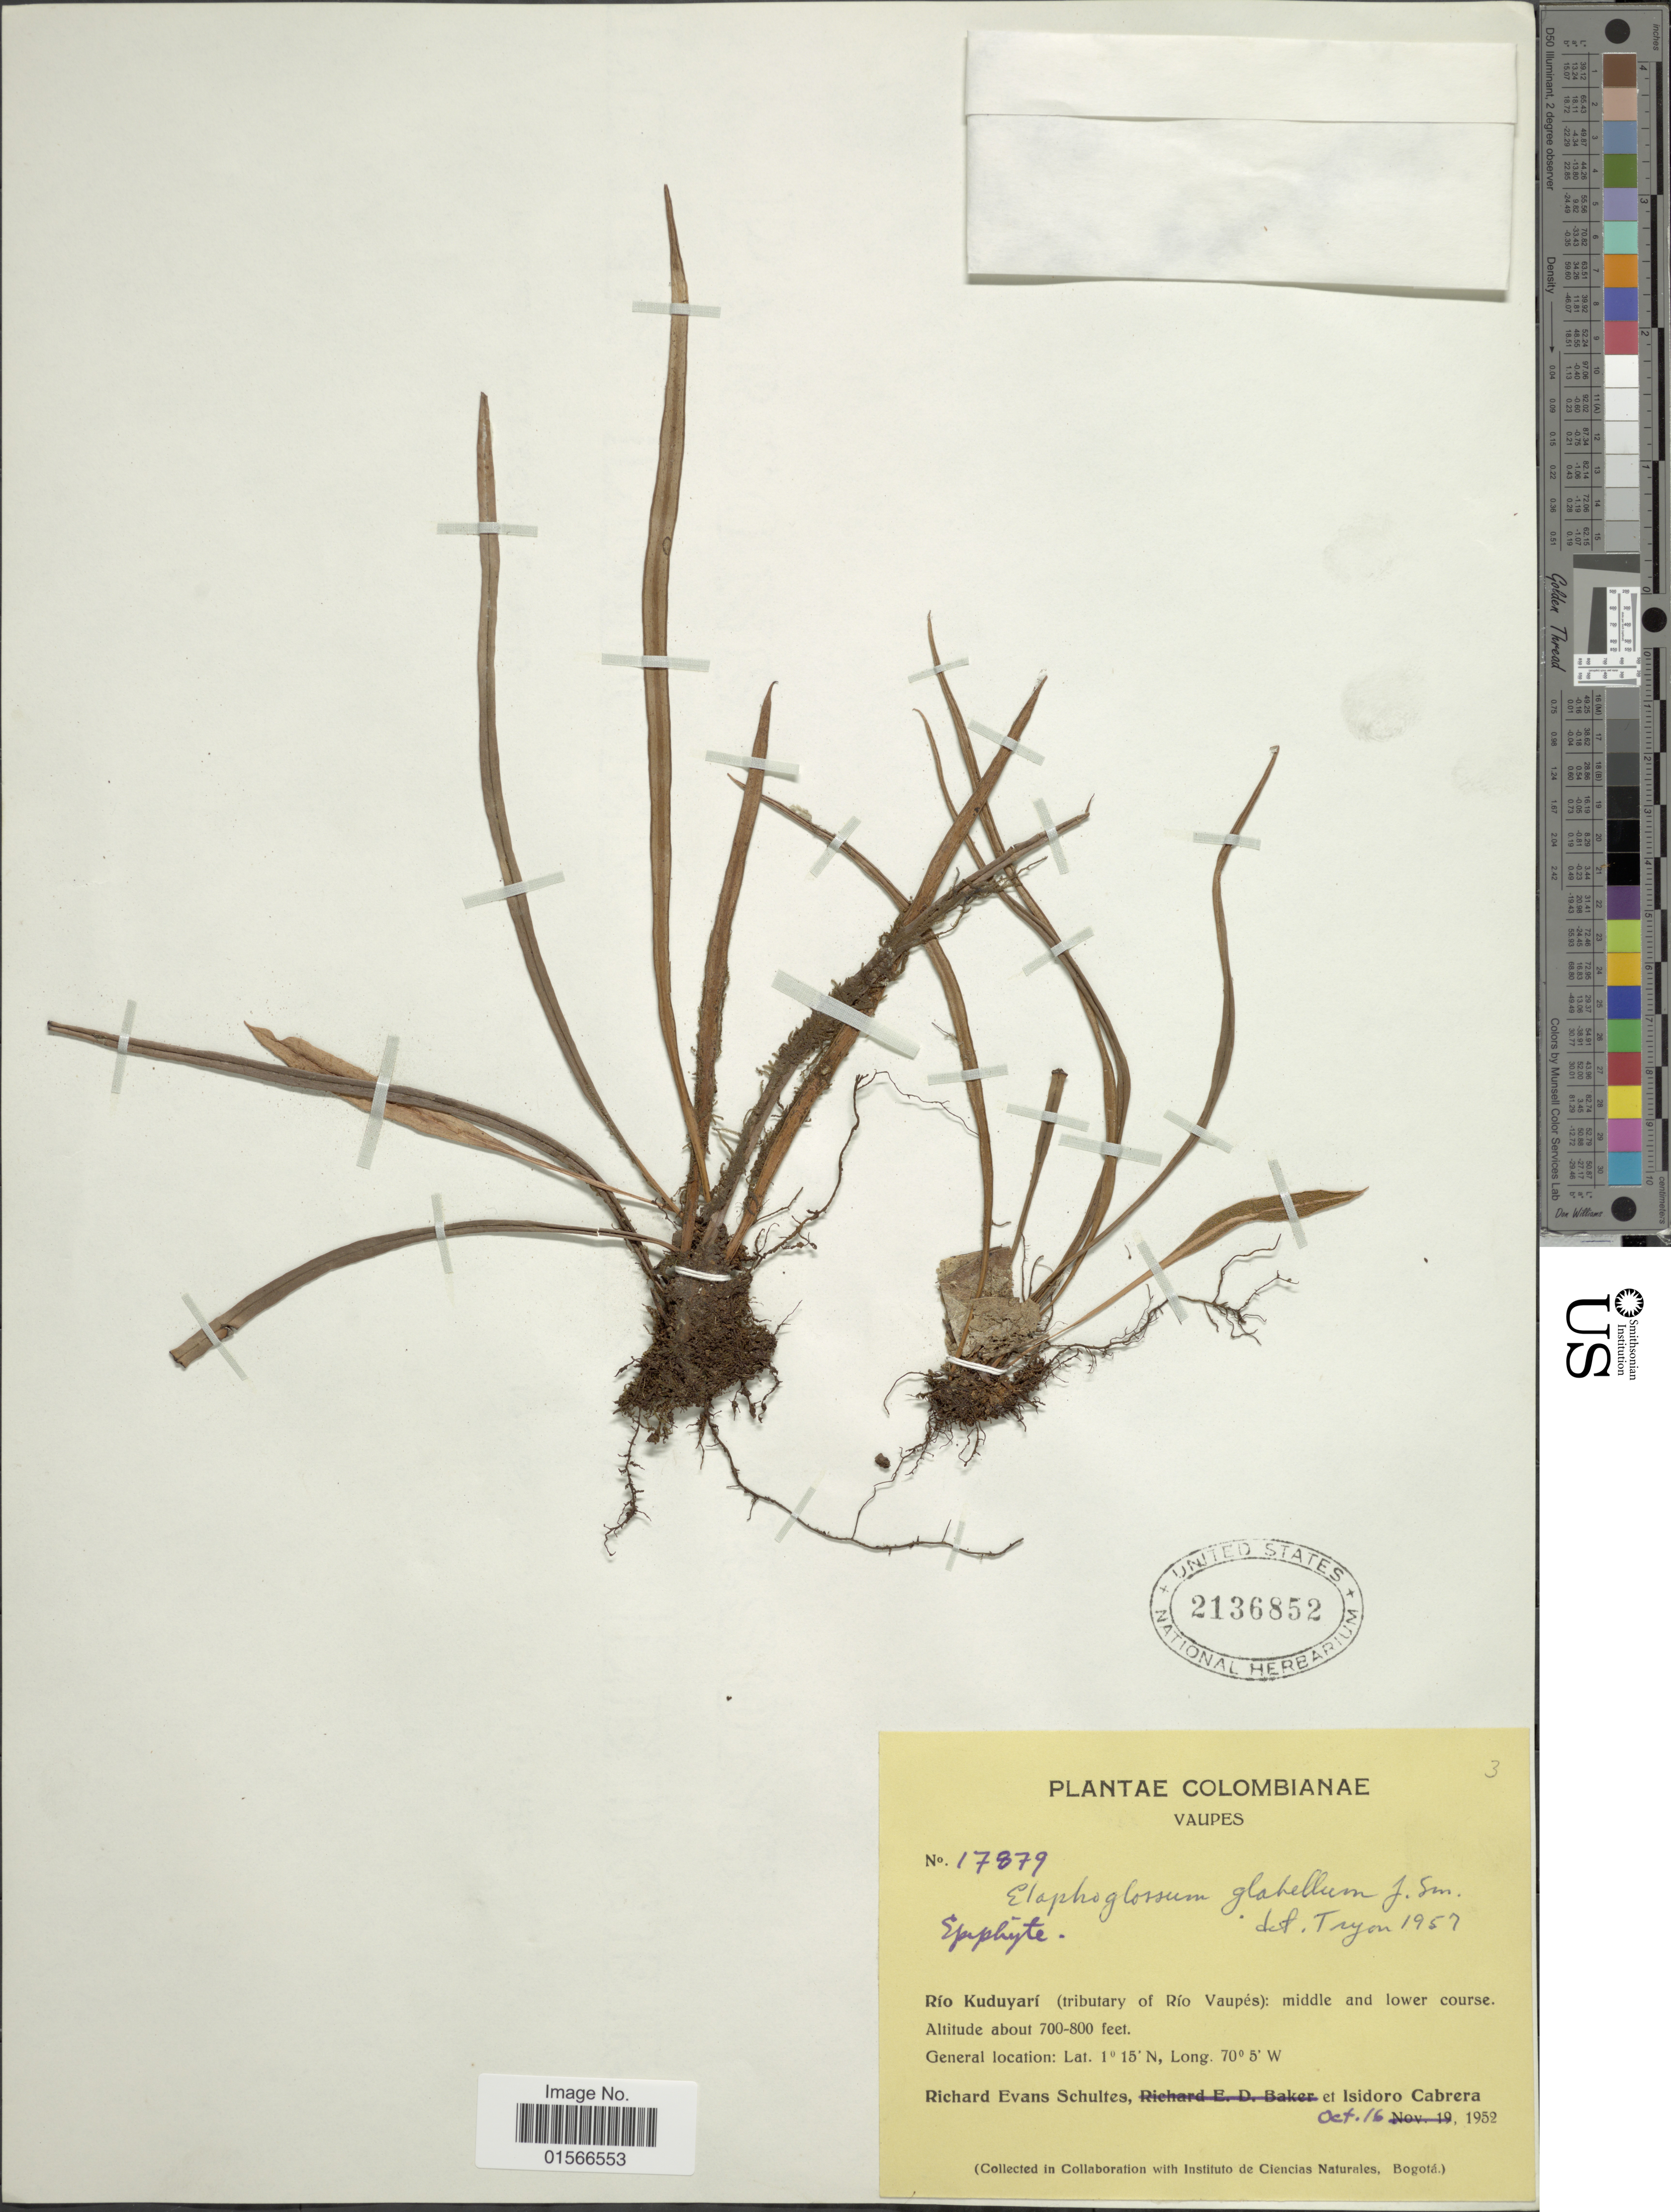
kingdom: Plantae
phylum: Tracheophyta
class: Polypodiopsida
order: Polypodiales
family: Dryopteridaceae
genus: Elaphoglossum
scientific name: Elaphoglossum glabellum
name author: J. Sm.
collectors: R. E. Schultes & I. Cabrera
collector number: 17879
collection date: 1952-10-16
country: Colombia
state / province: Vaupés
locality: Río Kuduyarí (tributary of Río Vaupes): middle and lower course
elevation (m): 213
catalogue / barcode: US 2136852